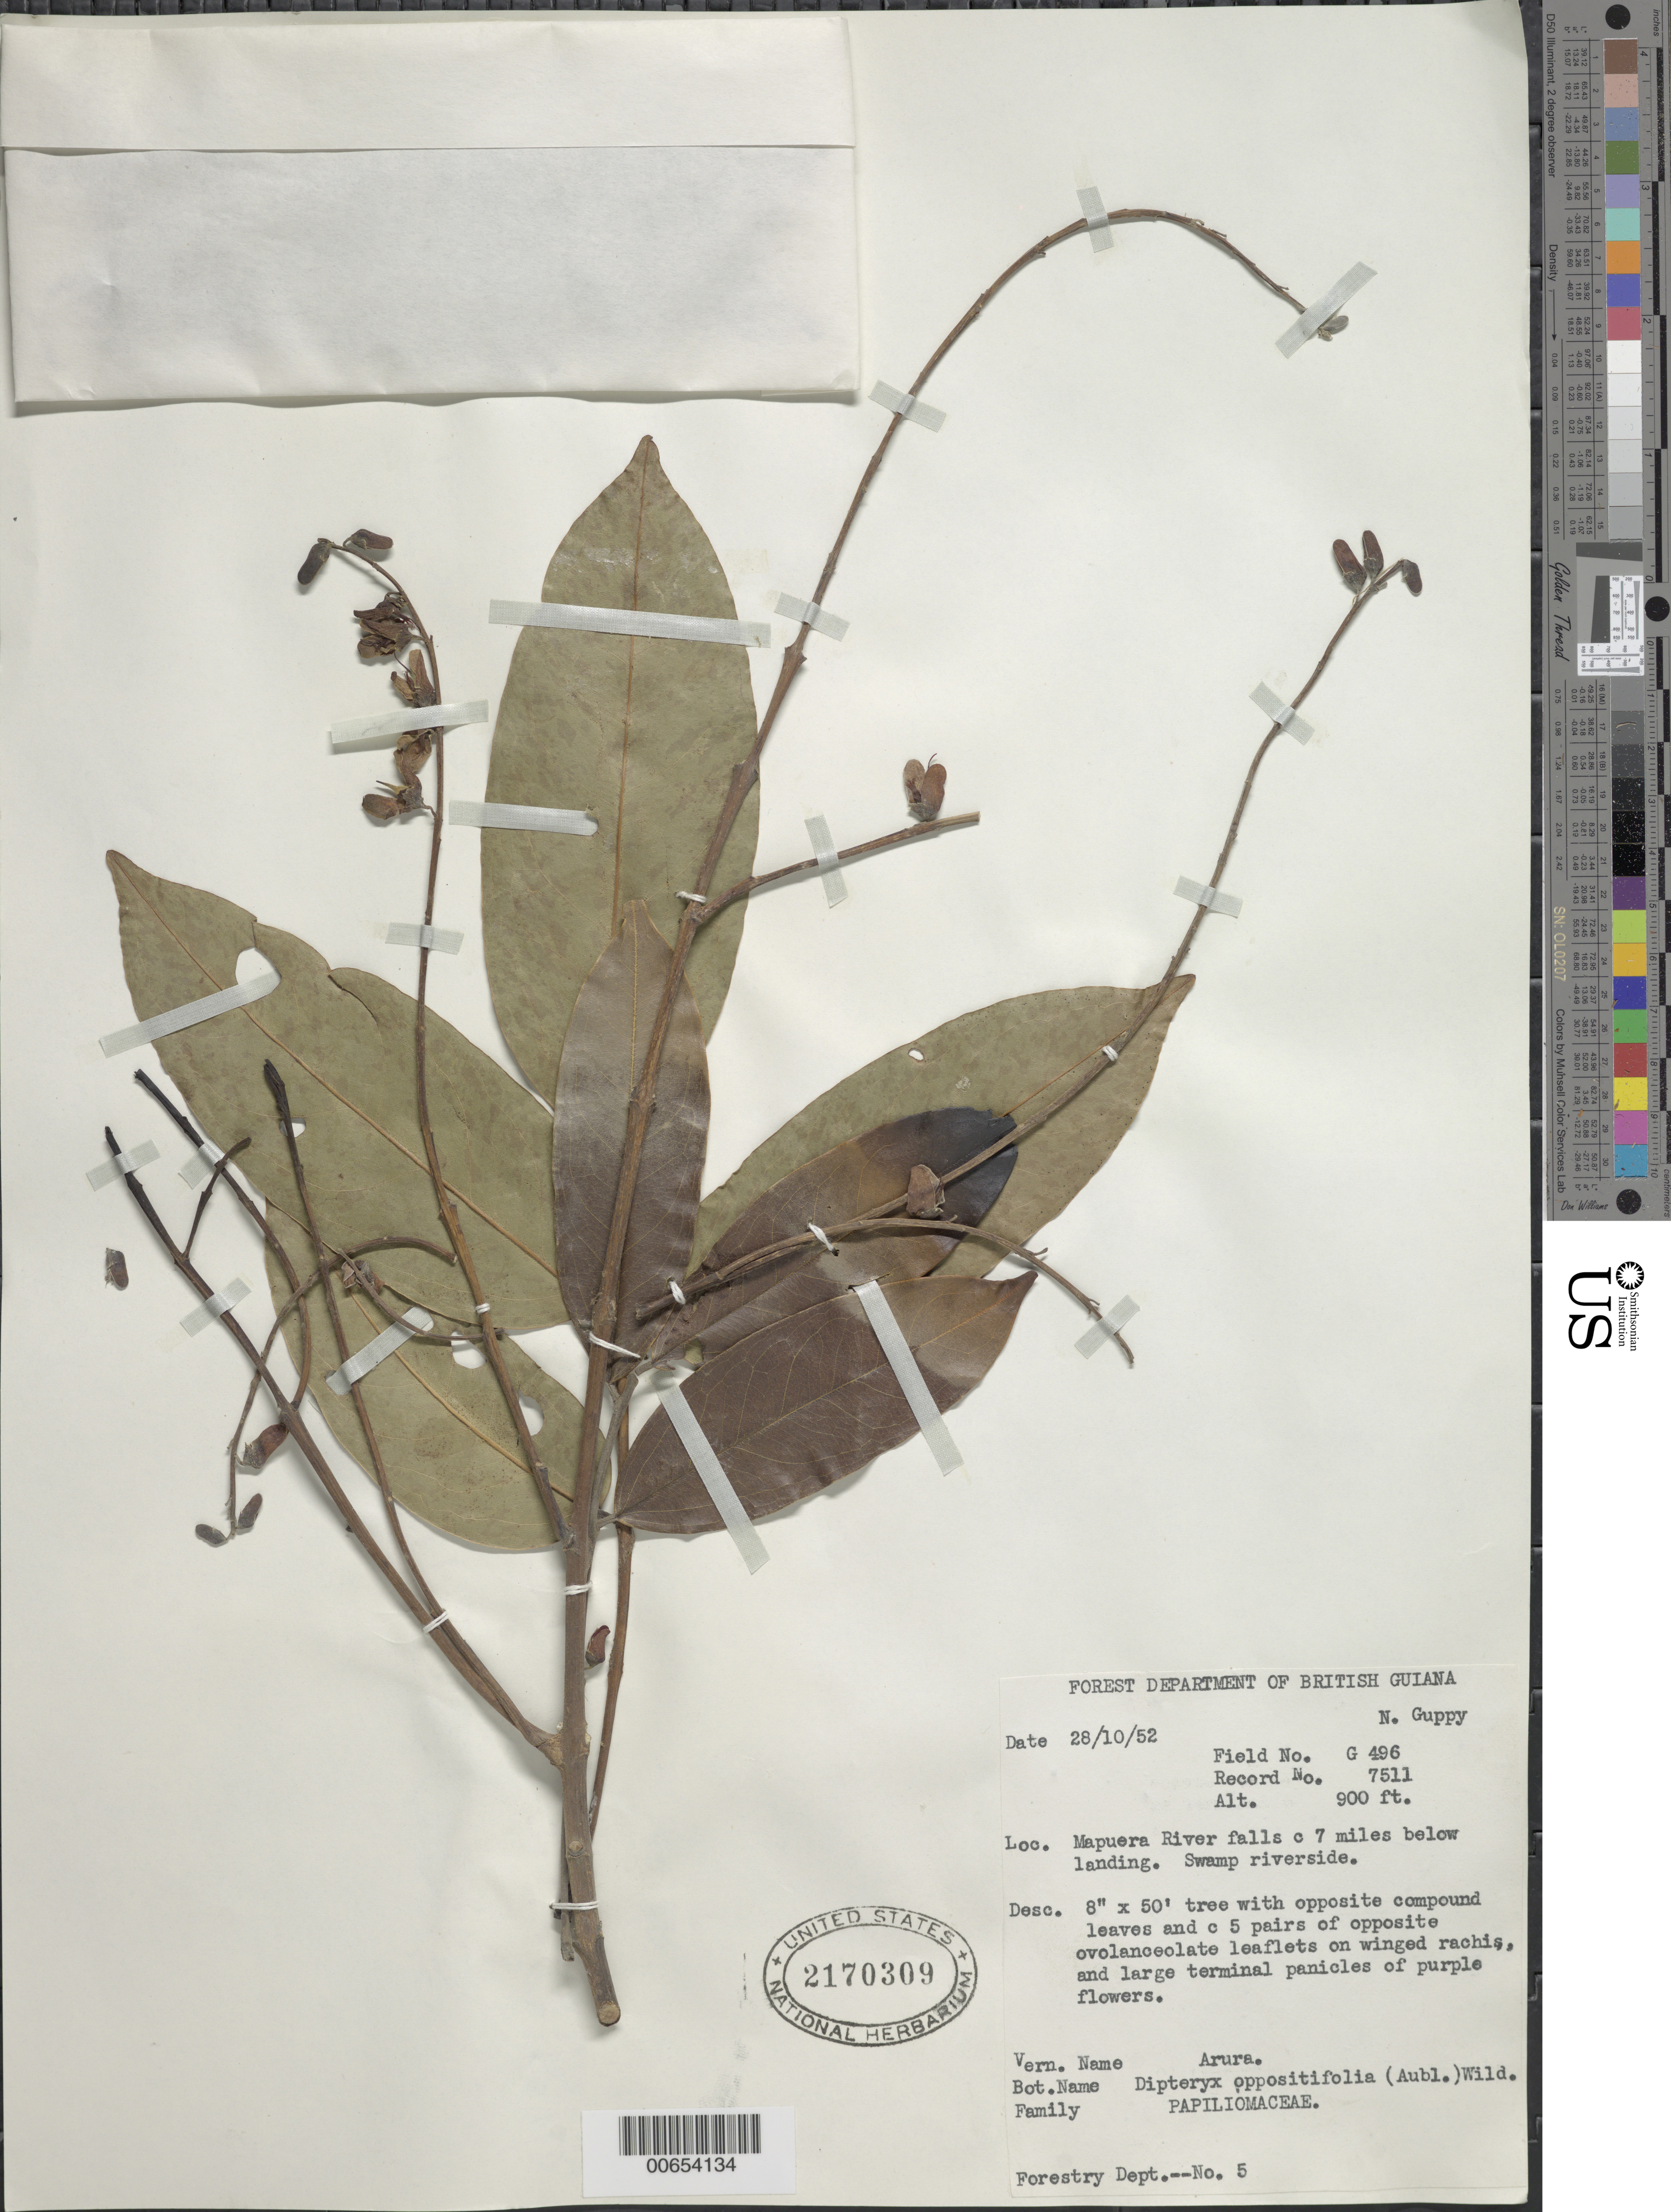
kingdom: Plantae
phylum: Tracheophyta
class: Magnoliopsida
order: Fabales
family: Fabaceae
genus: Taralea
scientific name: Taralea oppositifolia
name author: Aubl.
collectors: Forest Dept. B. G. & British Guiana Forestry Dept.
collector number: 7511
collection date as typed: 28-Oct-52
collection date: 1952-10-28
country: Guyana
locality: Mapuera R., falls 7 mi. below landing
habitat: Swamp riverside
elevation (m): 270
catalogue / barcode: US 2170309